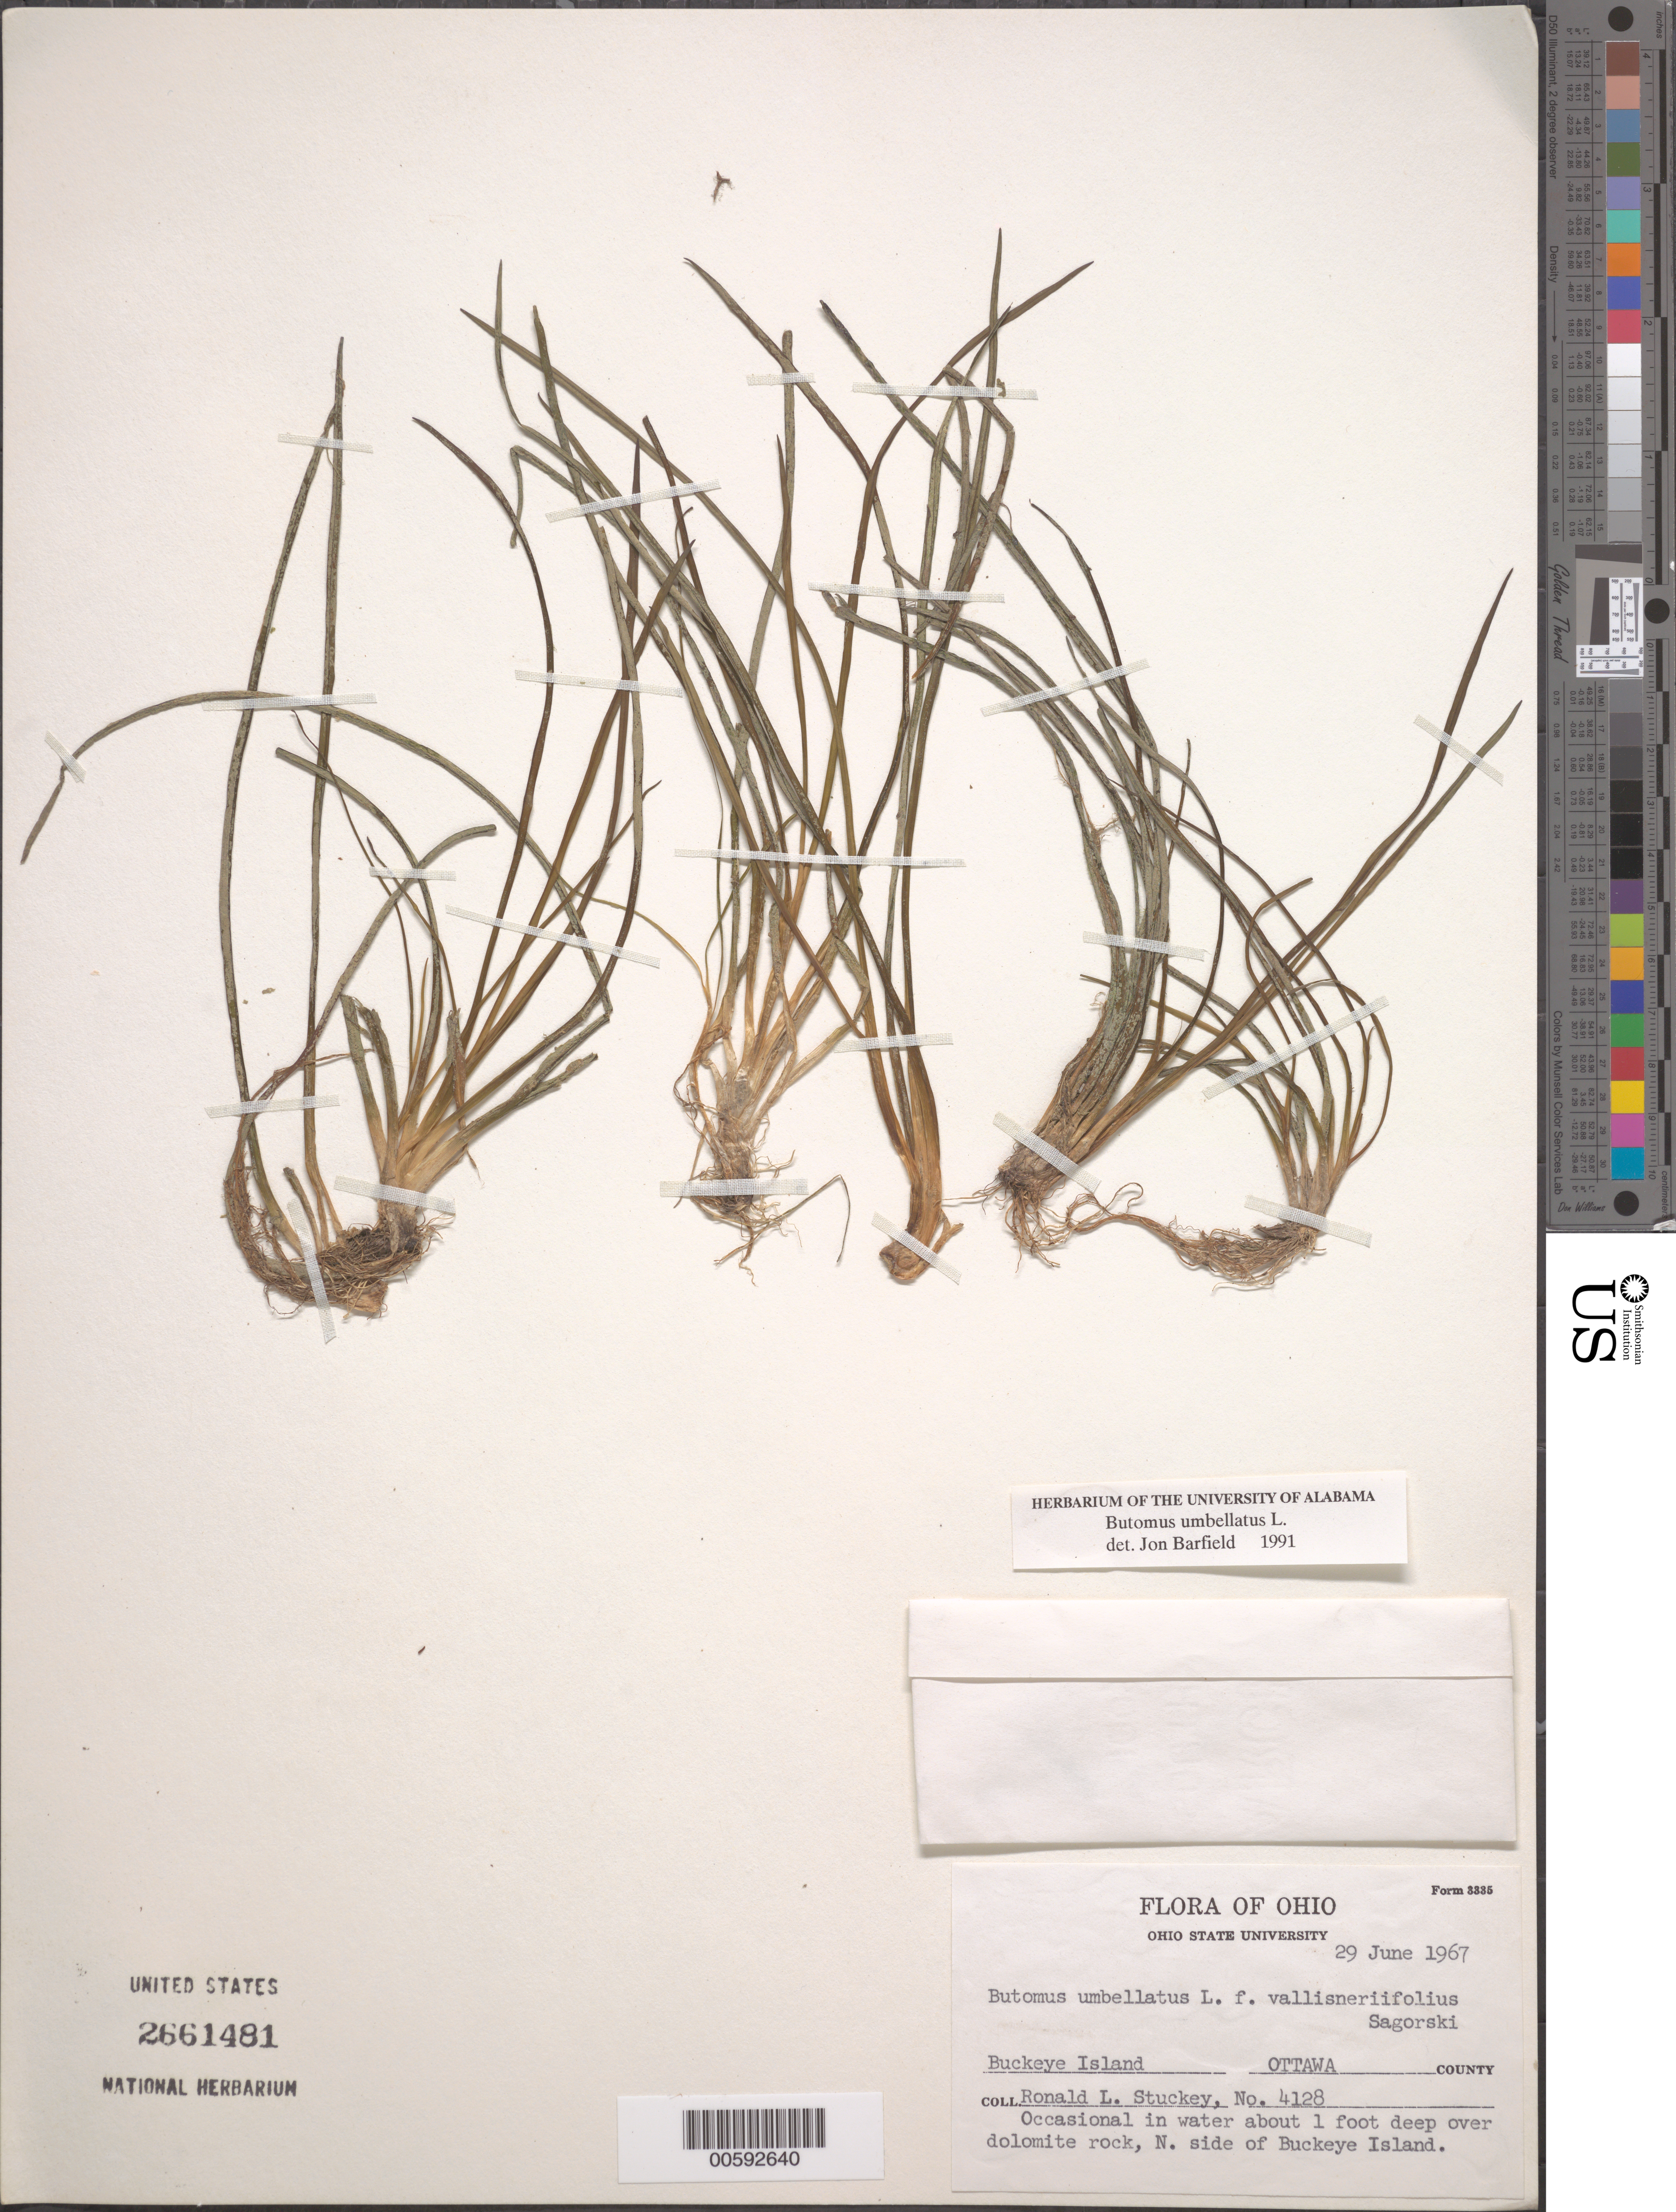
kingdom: Plantae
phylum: Tracheophyta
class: Liliopsida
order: Alismatales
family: Butomaceae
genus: Butomus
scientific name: Butomus umbellatus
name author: L.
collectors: R. L. Stuckey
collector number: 4128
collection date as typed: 29 Jun 1967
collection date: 1967-06-29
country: United States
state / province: Ohio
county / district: Ottawa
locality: Buckeye. [Point or Reef?]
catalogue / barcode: US 2661481